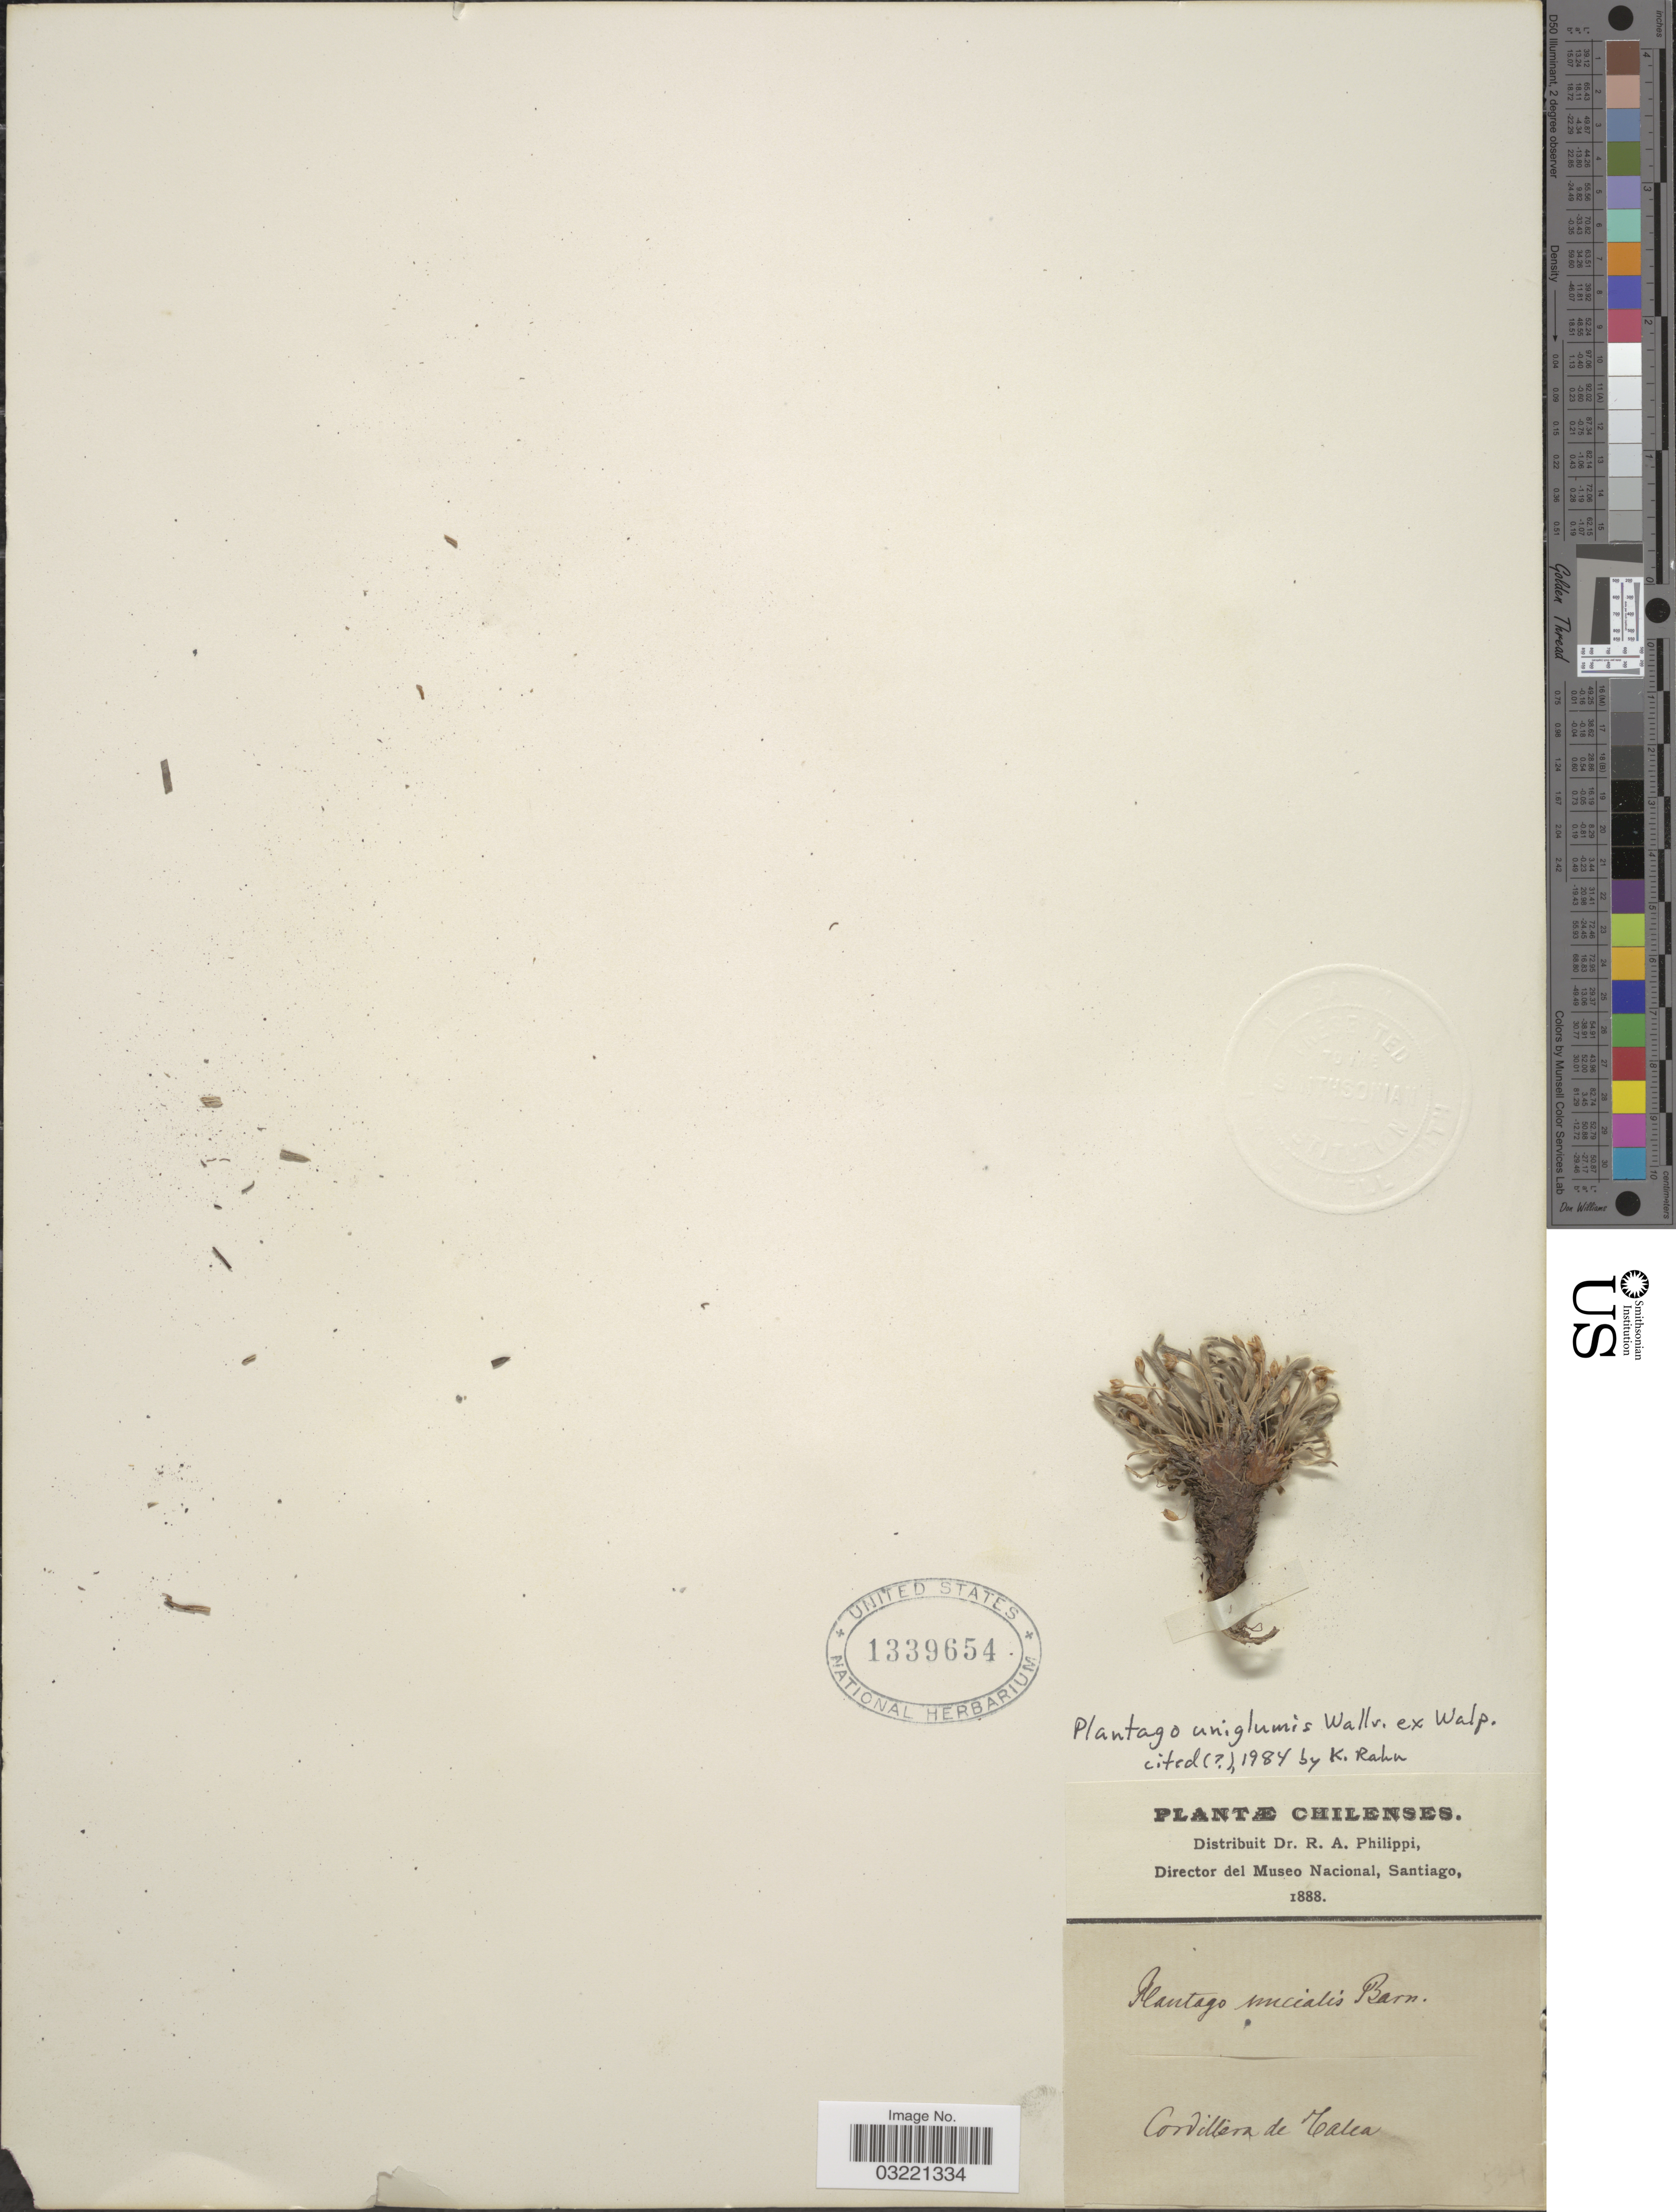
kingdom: Plantae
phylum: Tracheophyta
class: Magnoliopsida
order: Lamiales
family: Plantaginaceae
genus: Plantago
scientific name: Plantago uniglumis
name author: Wallr. ex Walp.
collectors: ex. herb. R.A. Philippi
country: Chile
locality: Cordillera de Talca.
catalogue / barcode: US 1339654